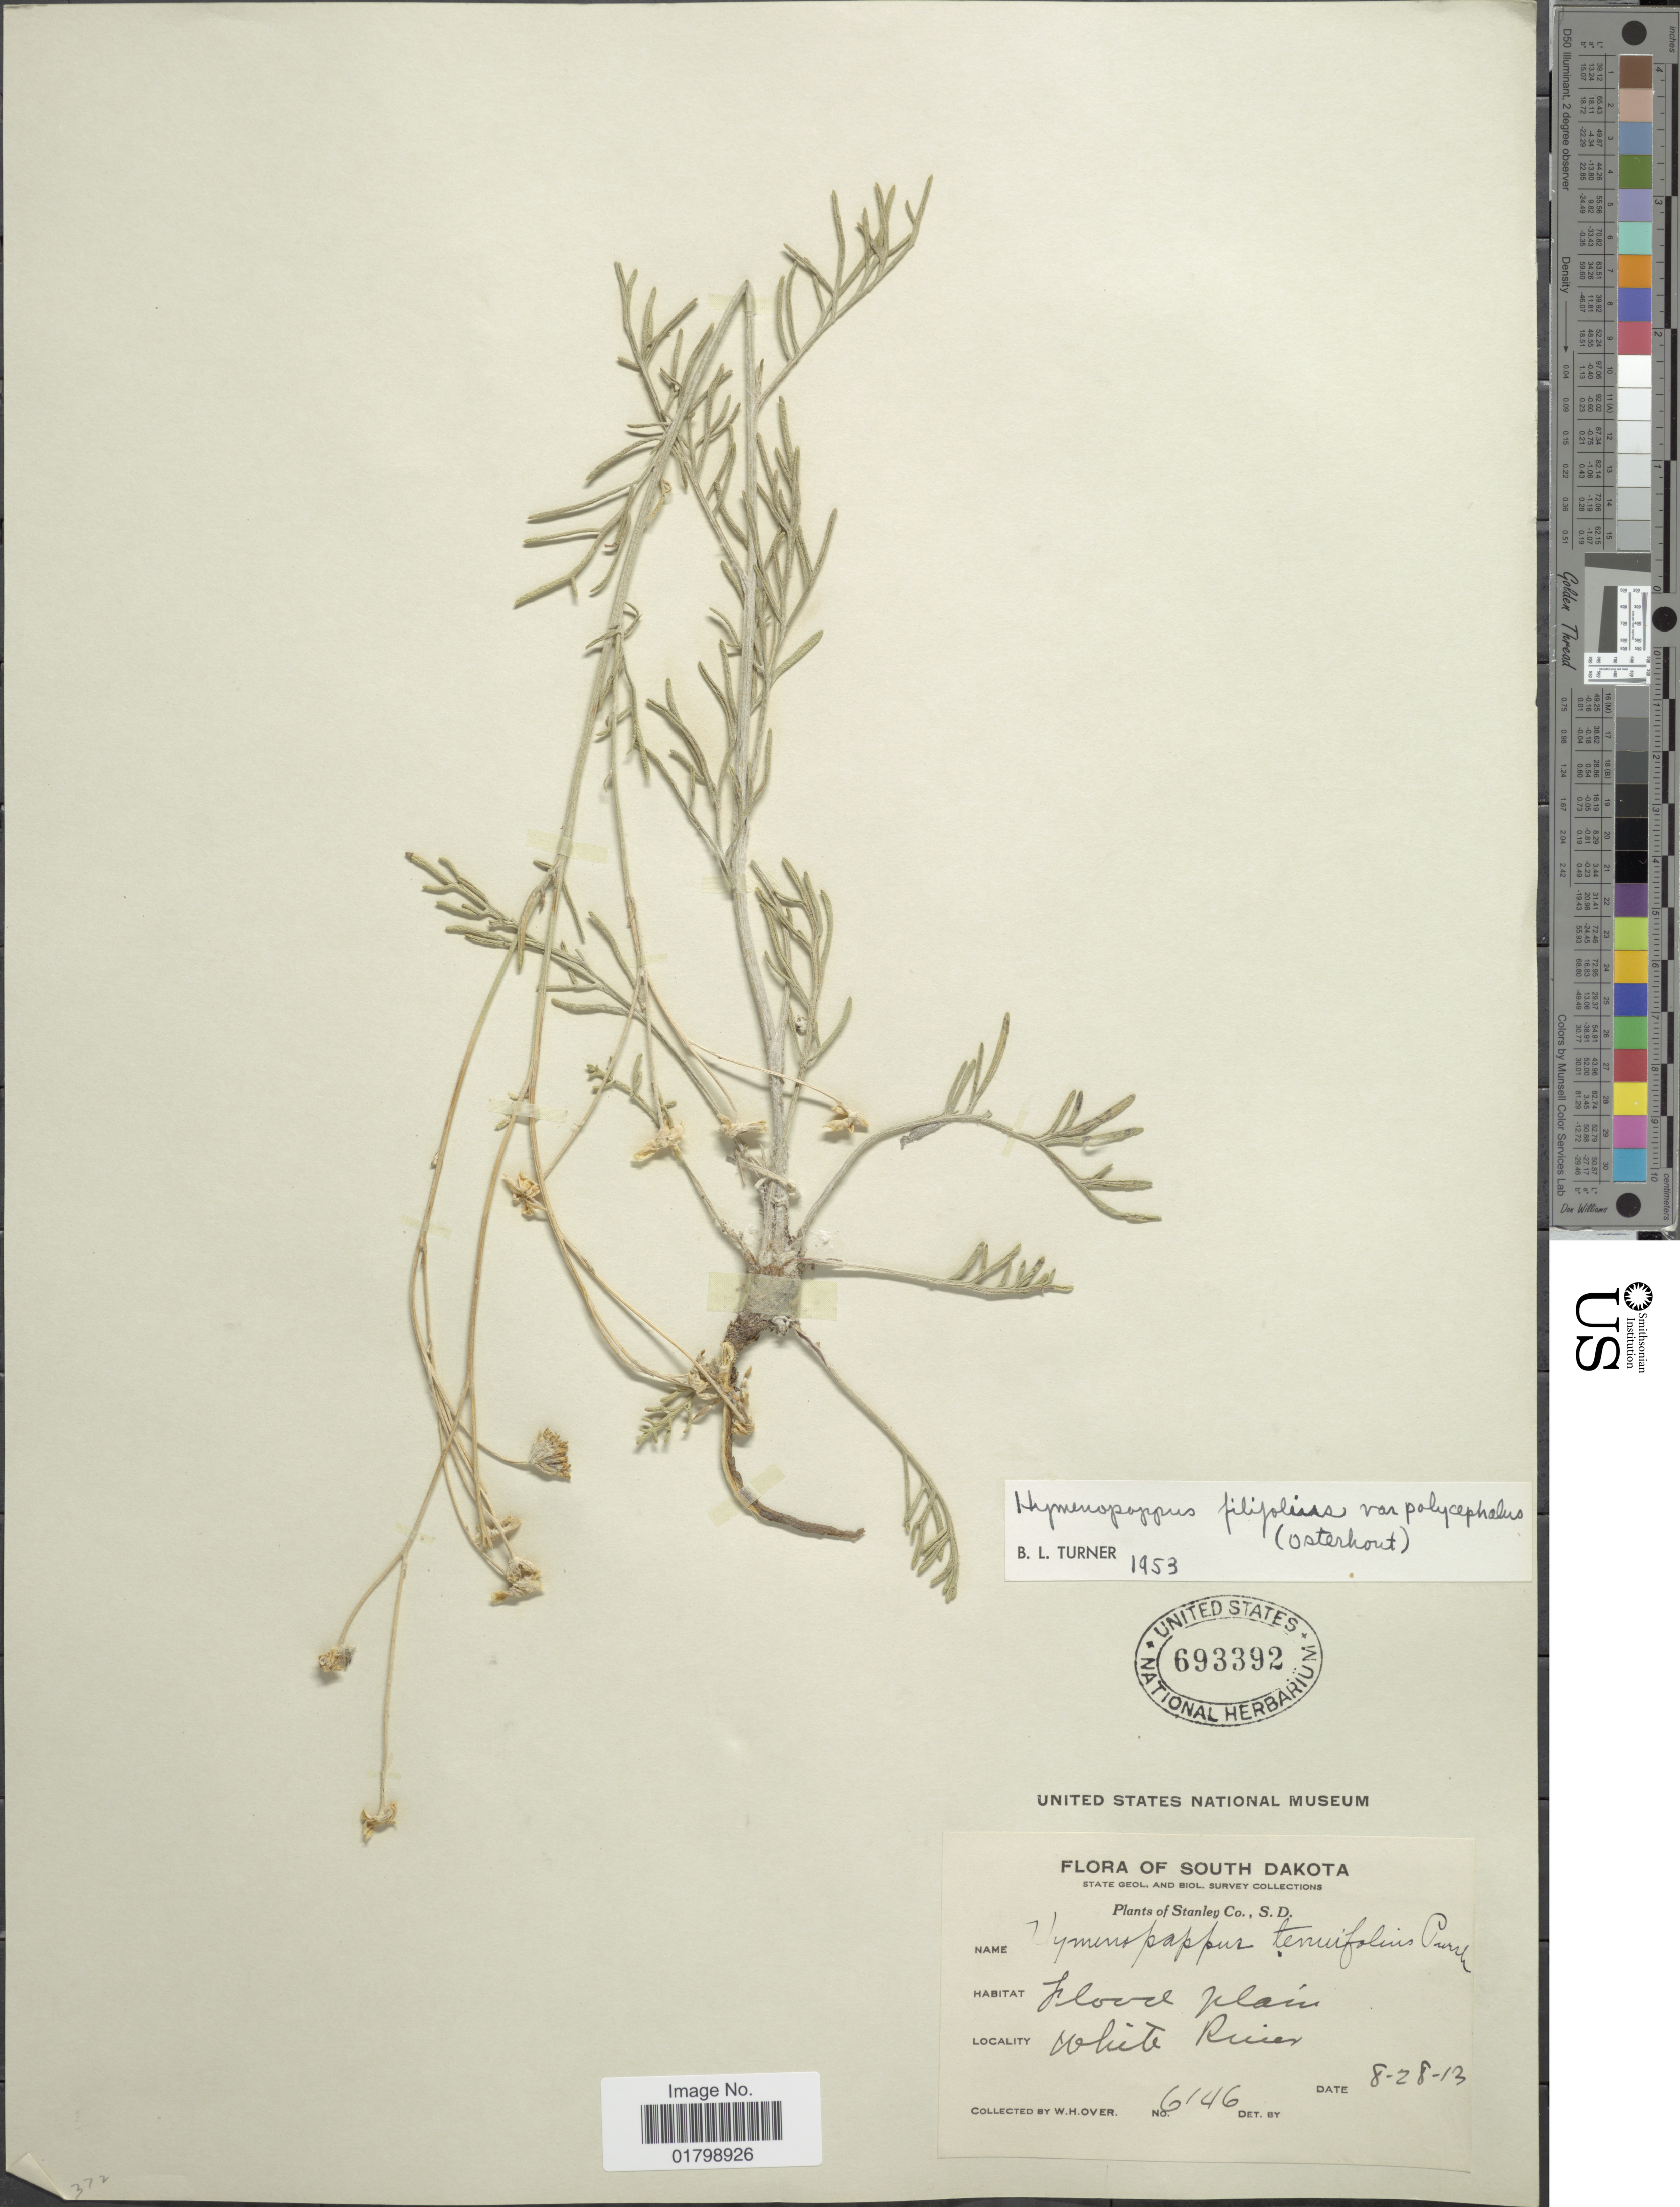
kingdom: Plantae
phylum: Tracheophyta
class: Magnoliopsida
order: Asterales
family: Asteraceae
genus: Hymenopappus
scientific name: Hymenopappus filifolius var. polycephalus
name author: (Osterh.) B.L. Turner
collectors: W. Over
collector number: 6146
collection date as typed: Transcribed d/m/y: 28/8/13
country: United States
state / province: South Dakota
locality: Stanley Co., White River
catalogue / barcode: US 693392